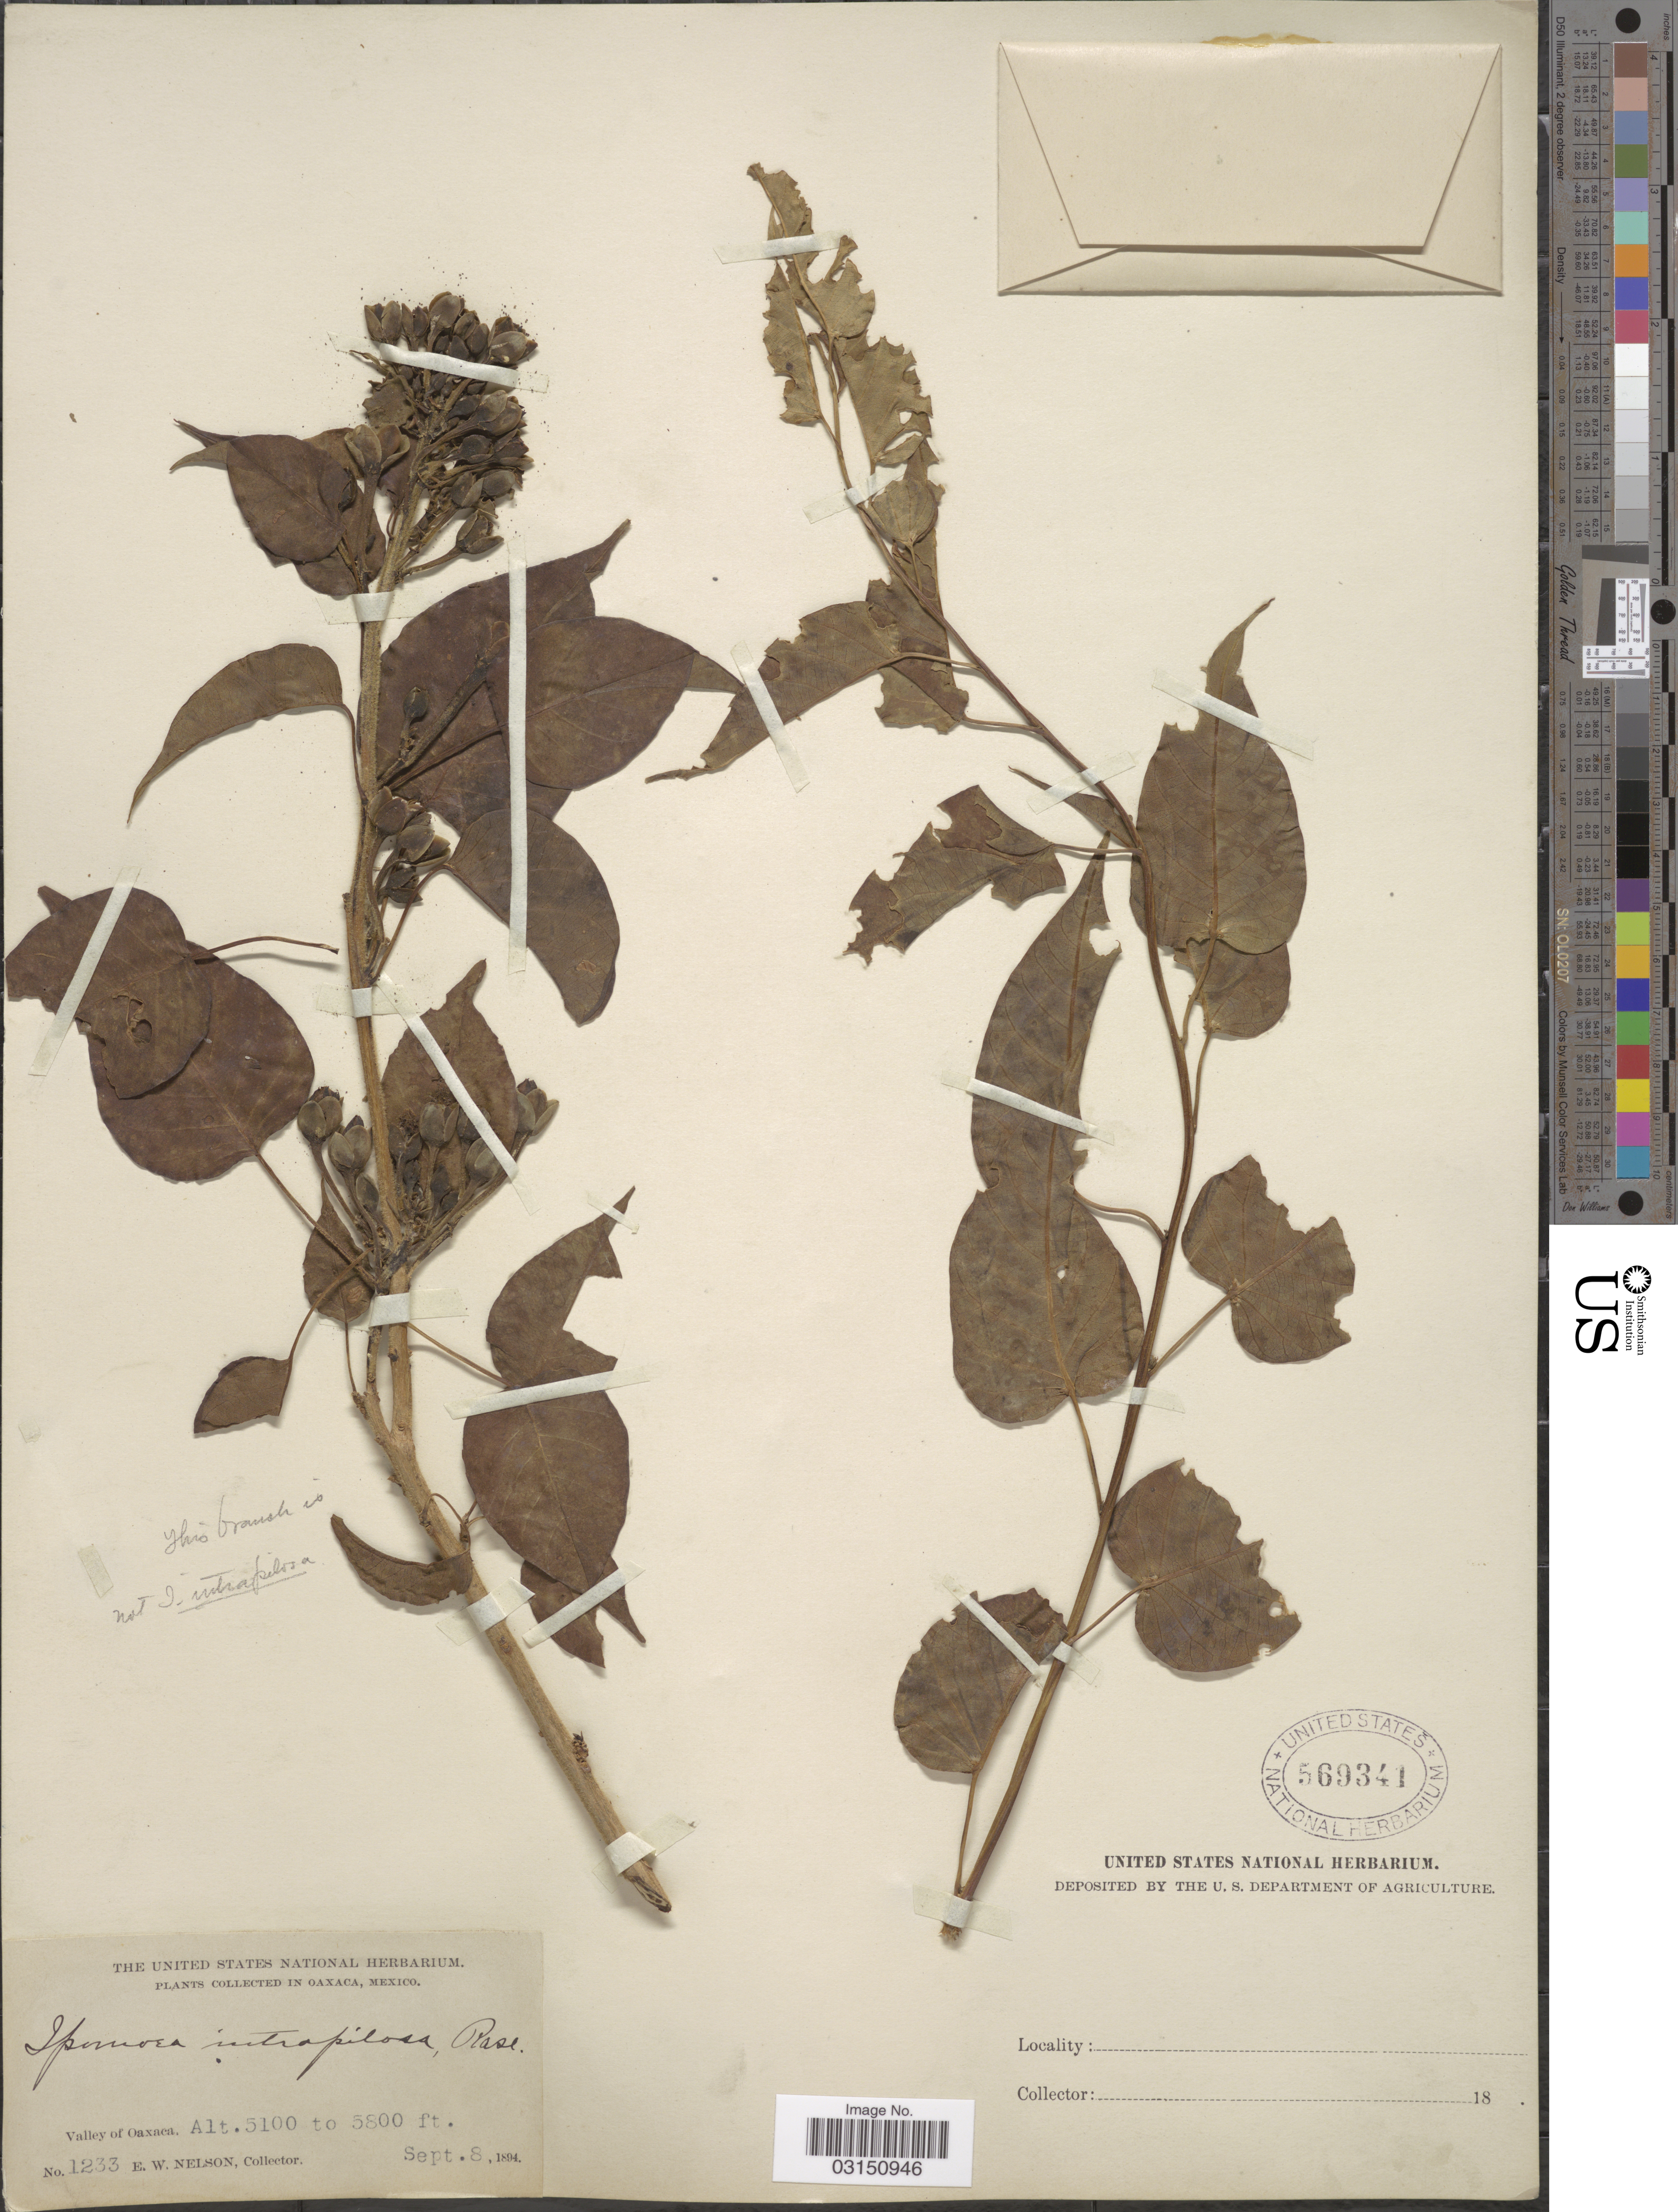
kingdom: Plantae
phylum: Tracheophyta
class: Magnoliopsida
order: Solanales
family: Convolvulaceae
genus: Ipomoea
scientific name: Ipomoea pauciflora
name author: M. Martens & Galeotti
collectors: E. W. Nelson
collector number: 1233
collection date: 1894-09-08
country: Mexico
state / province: Oaxaca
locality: Valley of Oaxaca.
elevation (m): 1554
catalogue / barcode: US 569341